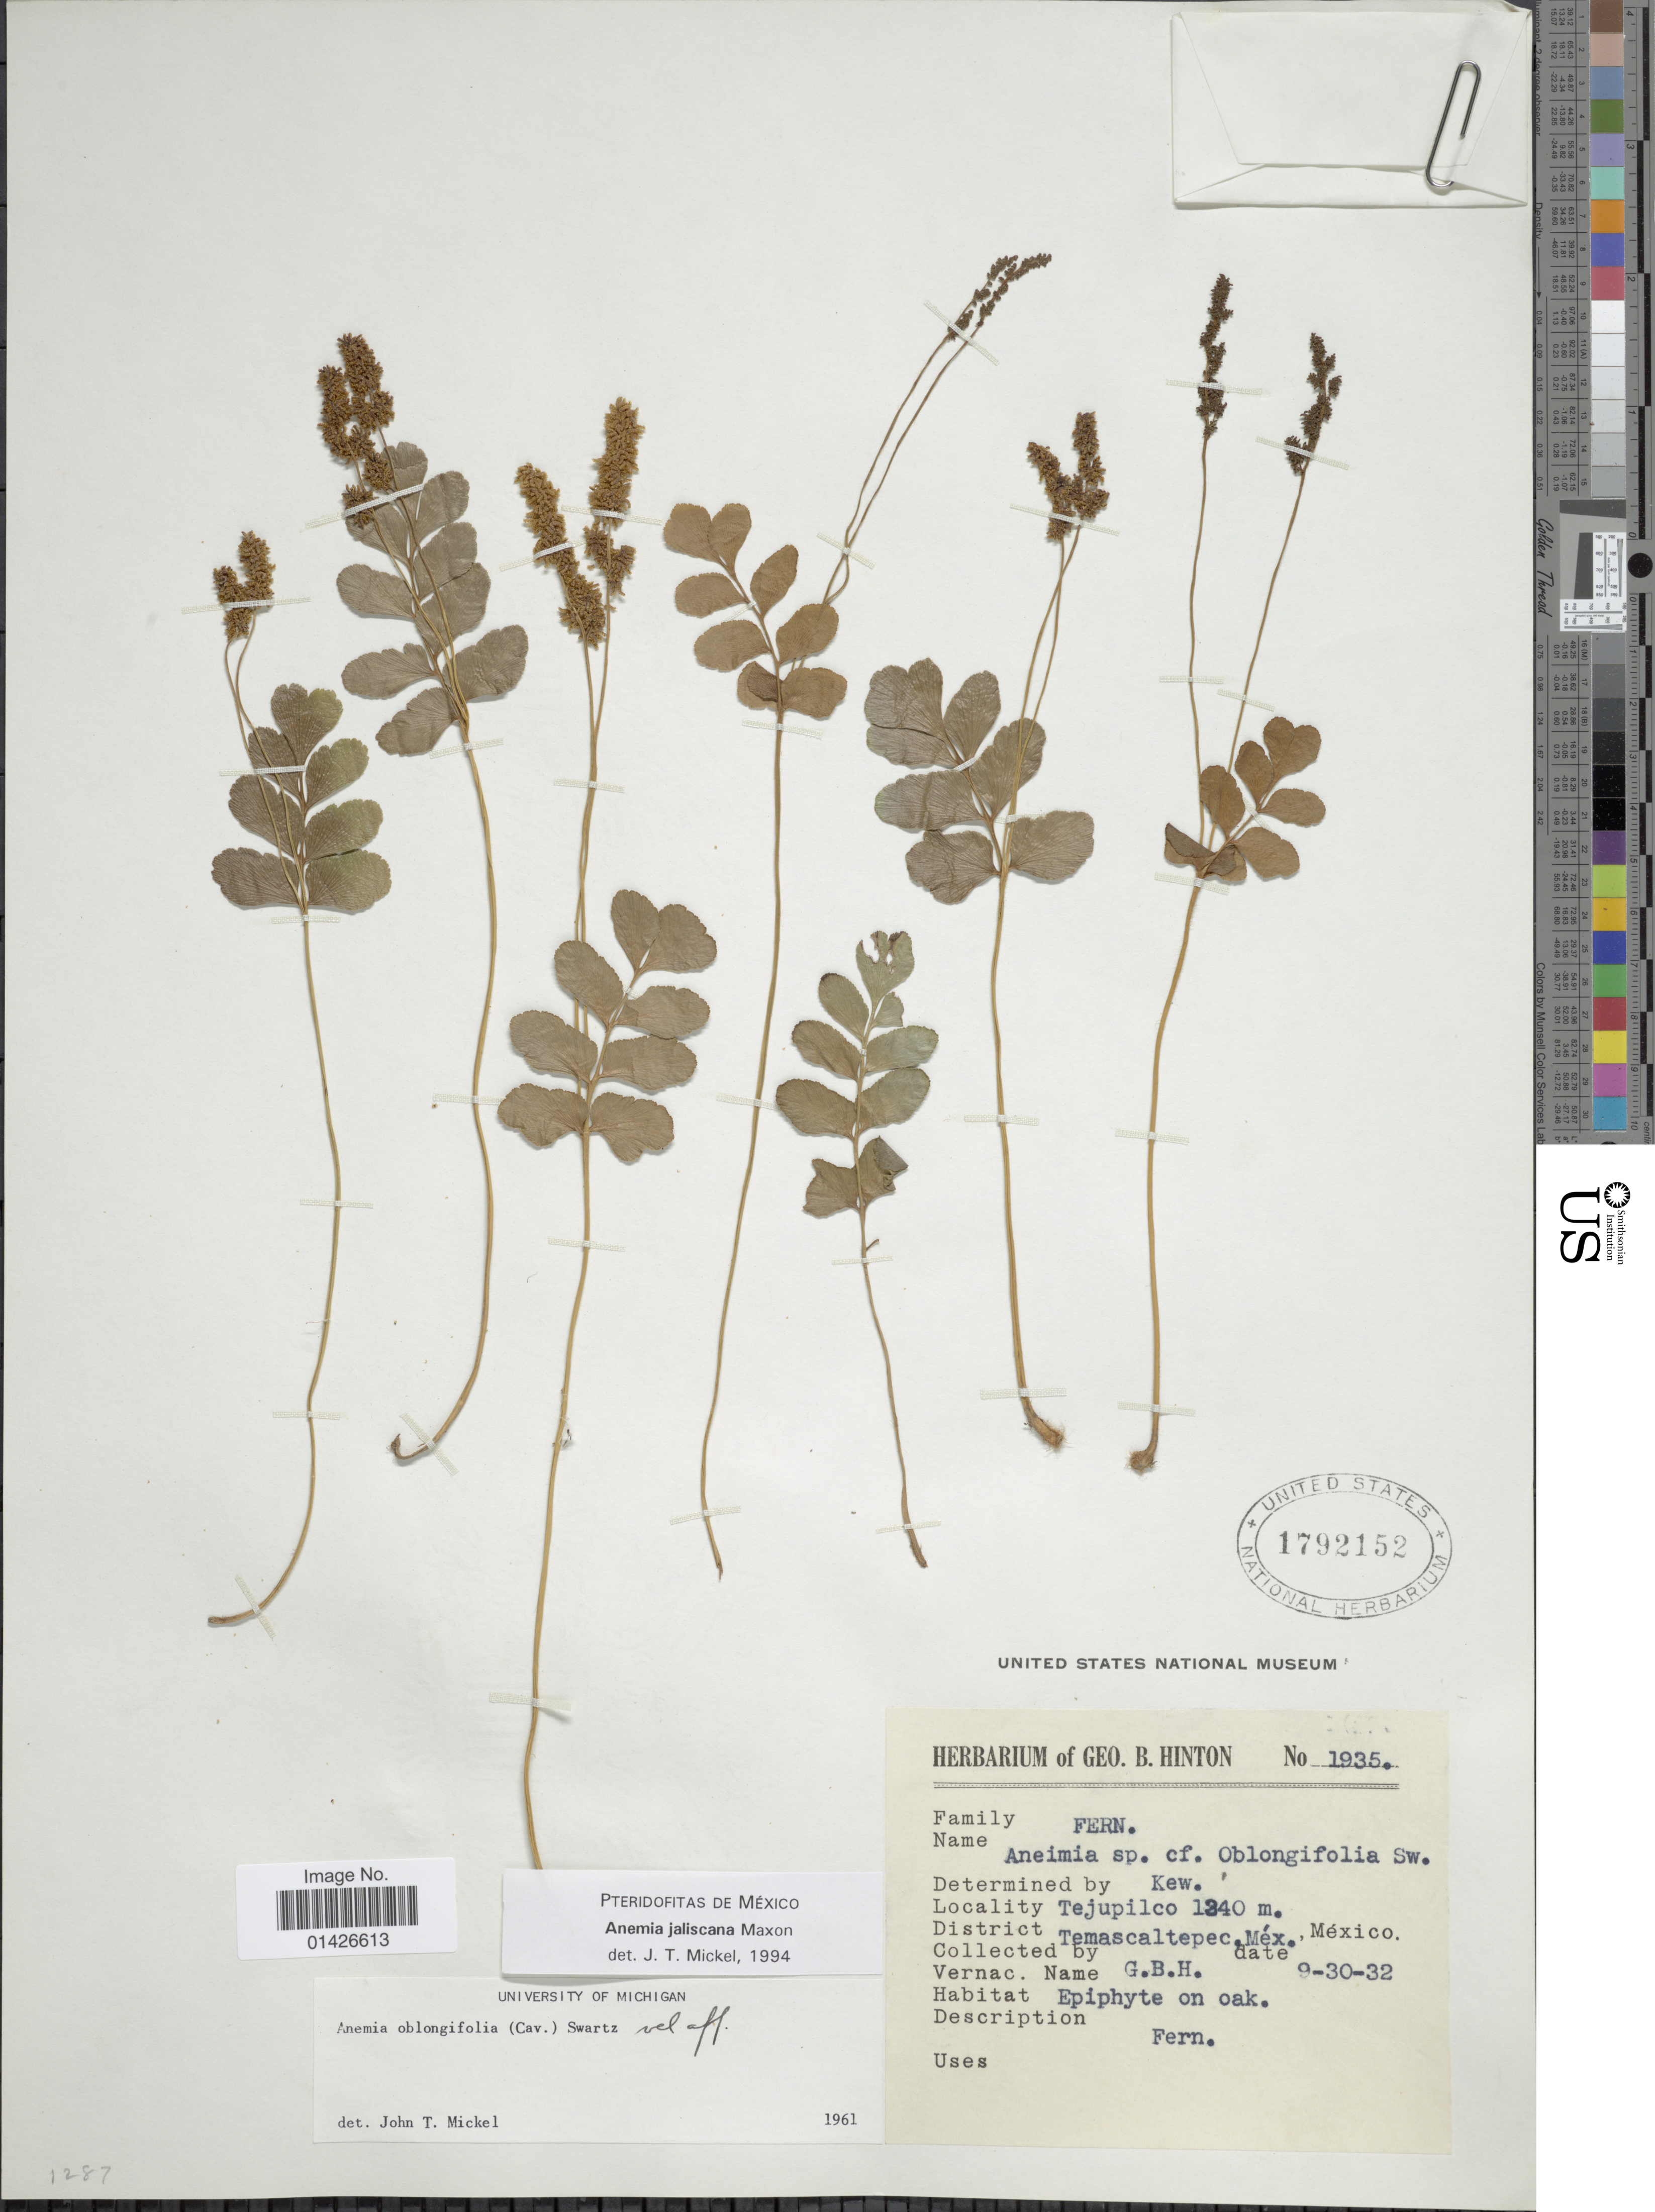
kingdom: Plantae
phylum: Tracheophyta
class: Polypodiopsida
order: Schizaeales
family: Anemiaceae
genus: Anemia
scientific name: Anemia jaliscana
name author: Maxon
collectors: G. B. Hinton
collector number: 1935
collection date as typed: Transcribed d/m/y: 30/9/32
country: Mexico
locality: Tejupilco, District Temascaltepec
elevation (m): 1340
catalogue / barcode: US 1792152